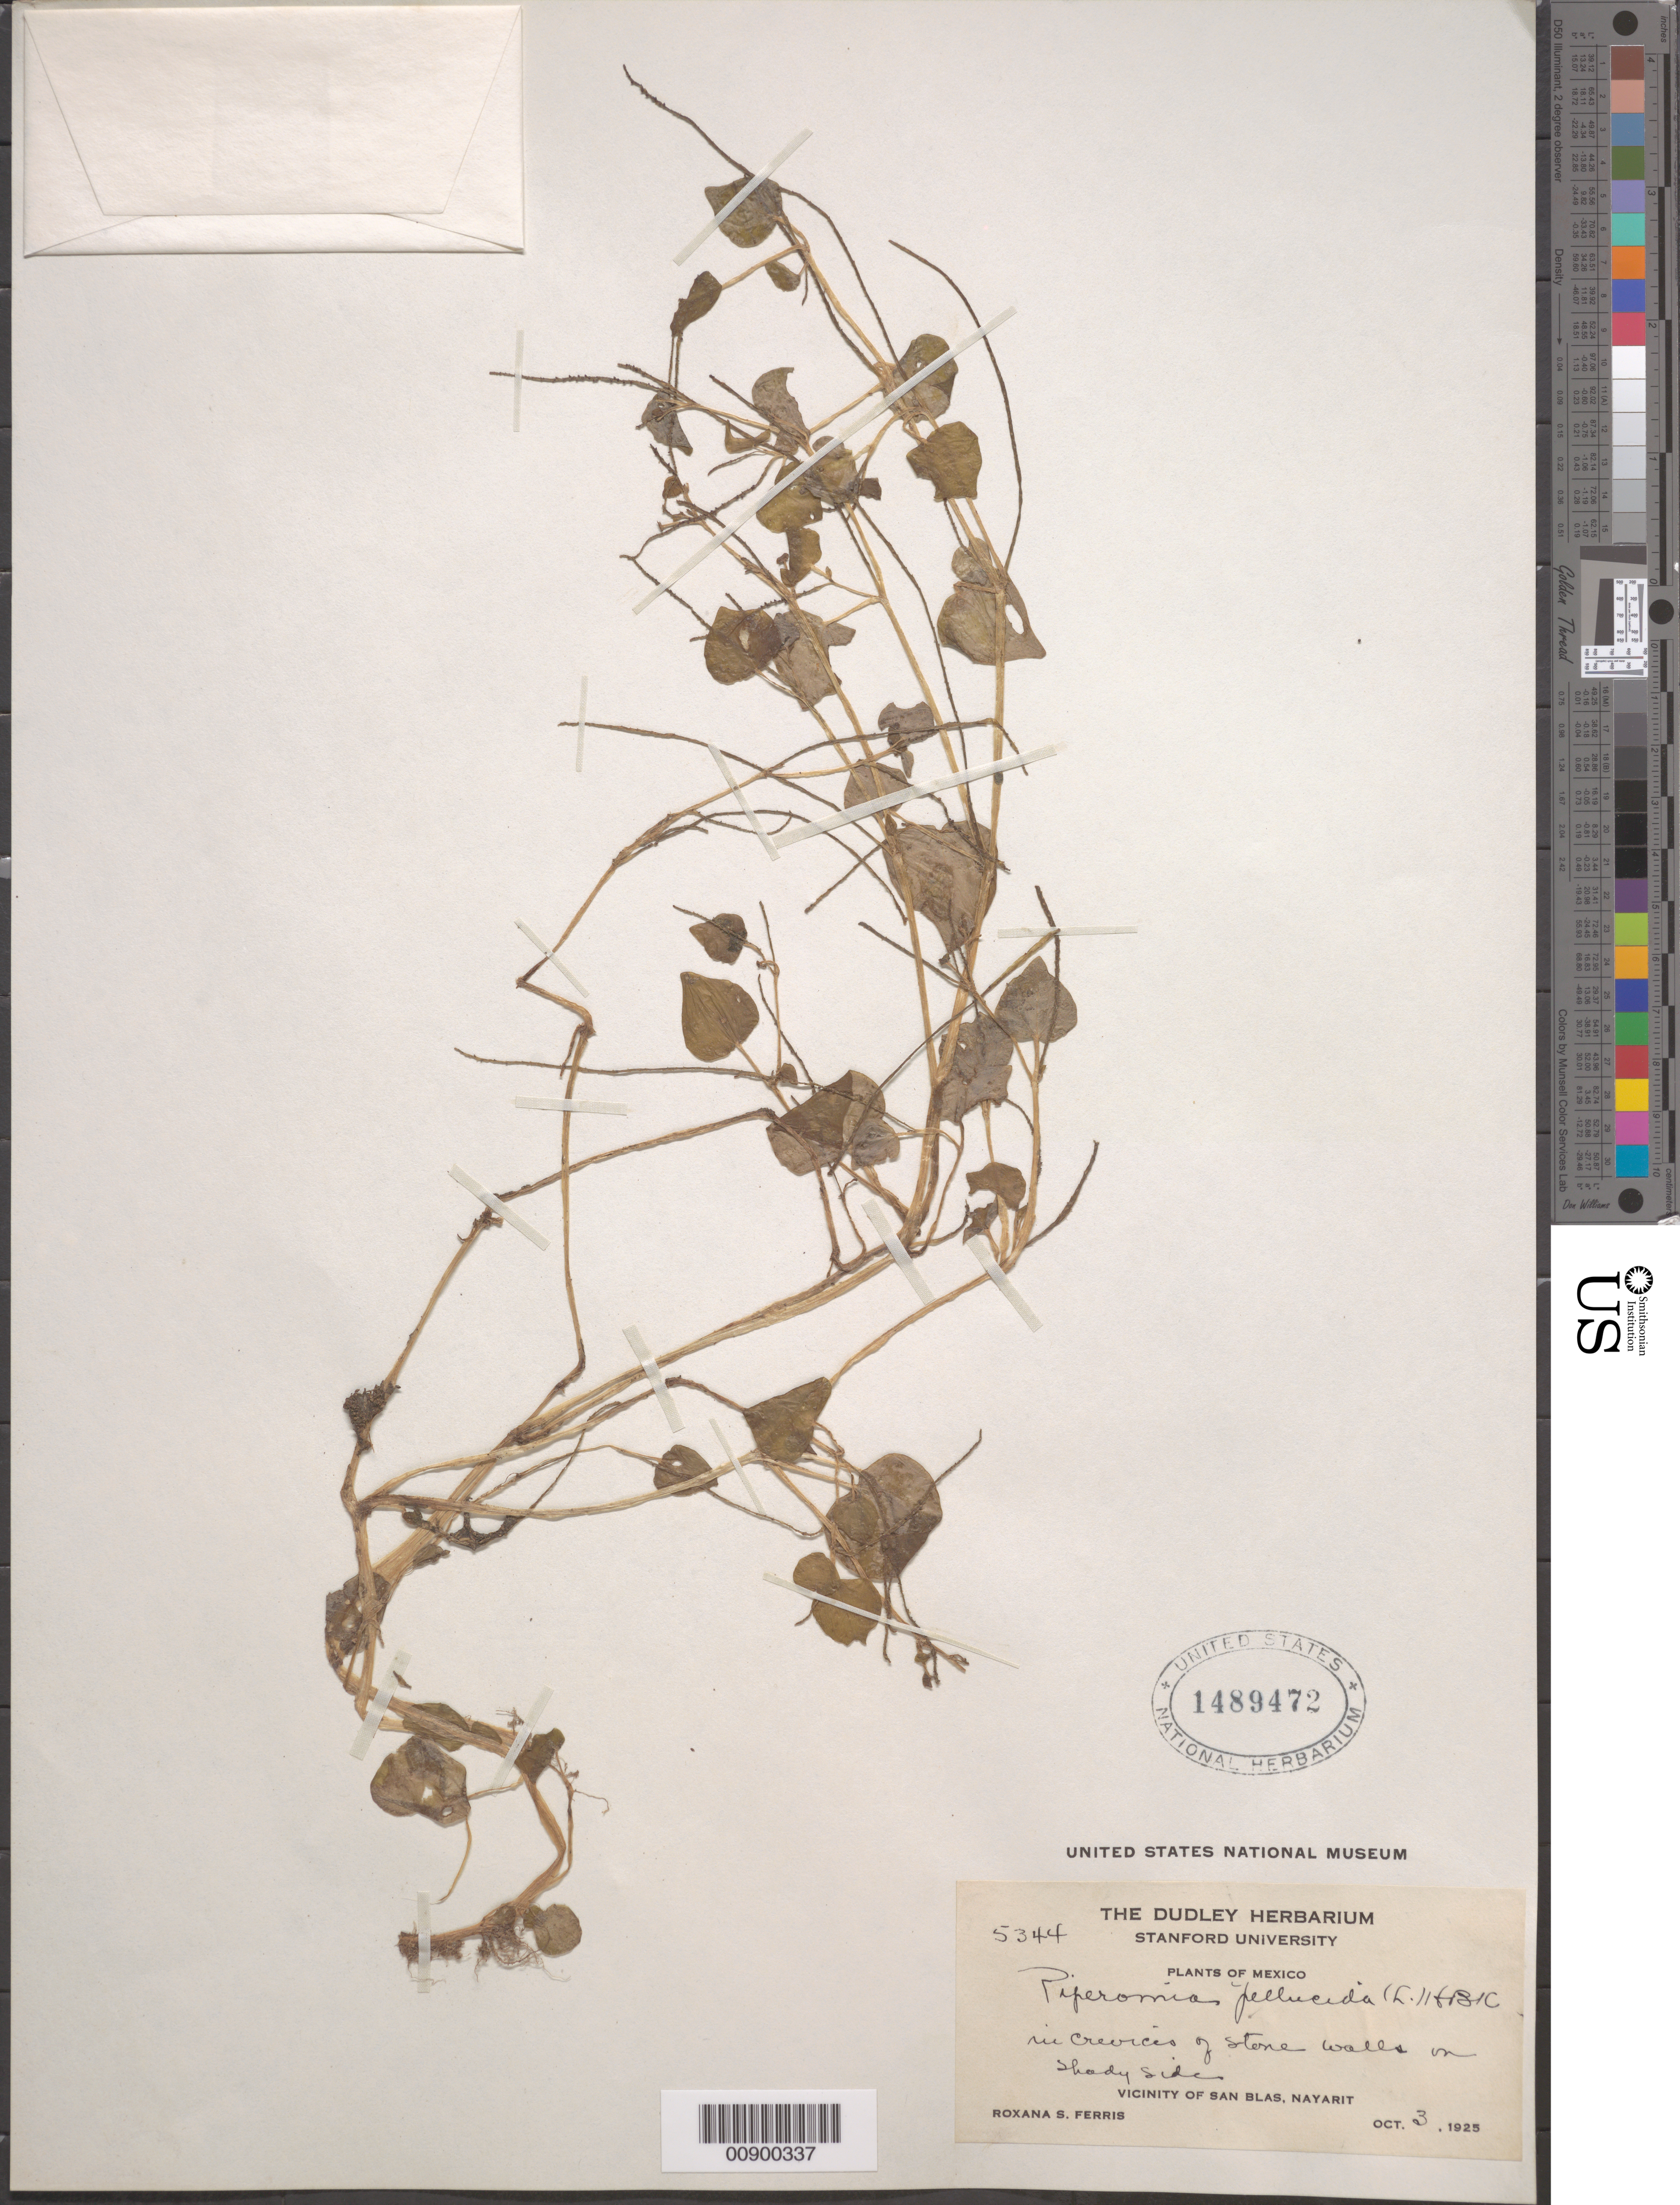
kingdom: Plantae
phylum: Tracheophyta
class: Magnoliopsida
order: Piperales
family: Piperaceae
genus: Peperomia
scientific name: Peperomia pellucida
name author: (L.) Kunth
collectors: R. S. Ferris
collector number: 5344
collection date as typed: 03 Oct 1925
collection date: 1925-10-03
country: Mexico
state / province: Nayarit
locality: Vicinity of San Blas, Nayarit.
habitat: In crevices of stone walls on shady side.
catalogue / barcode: US 1489472